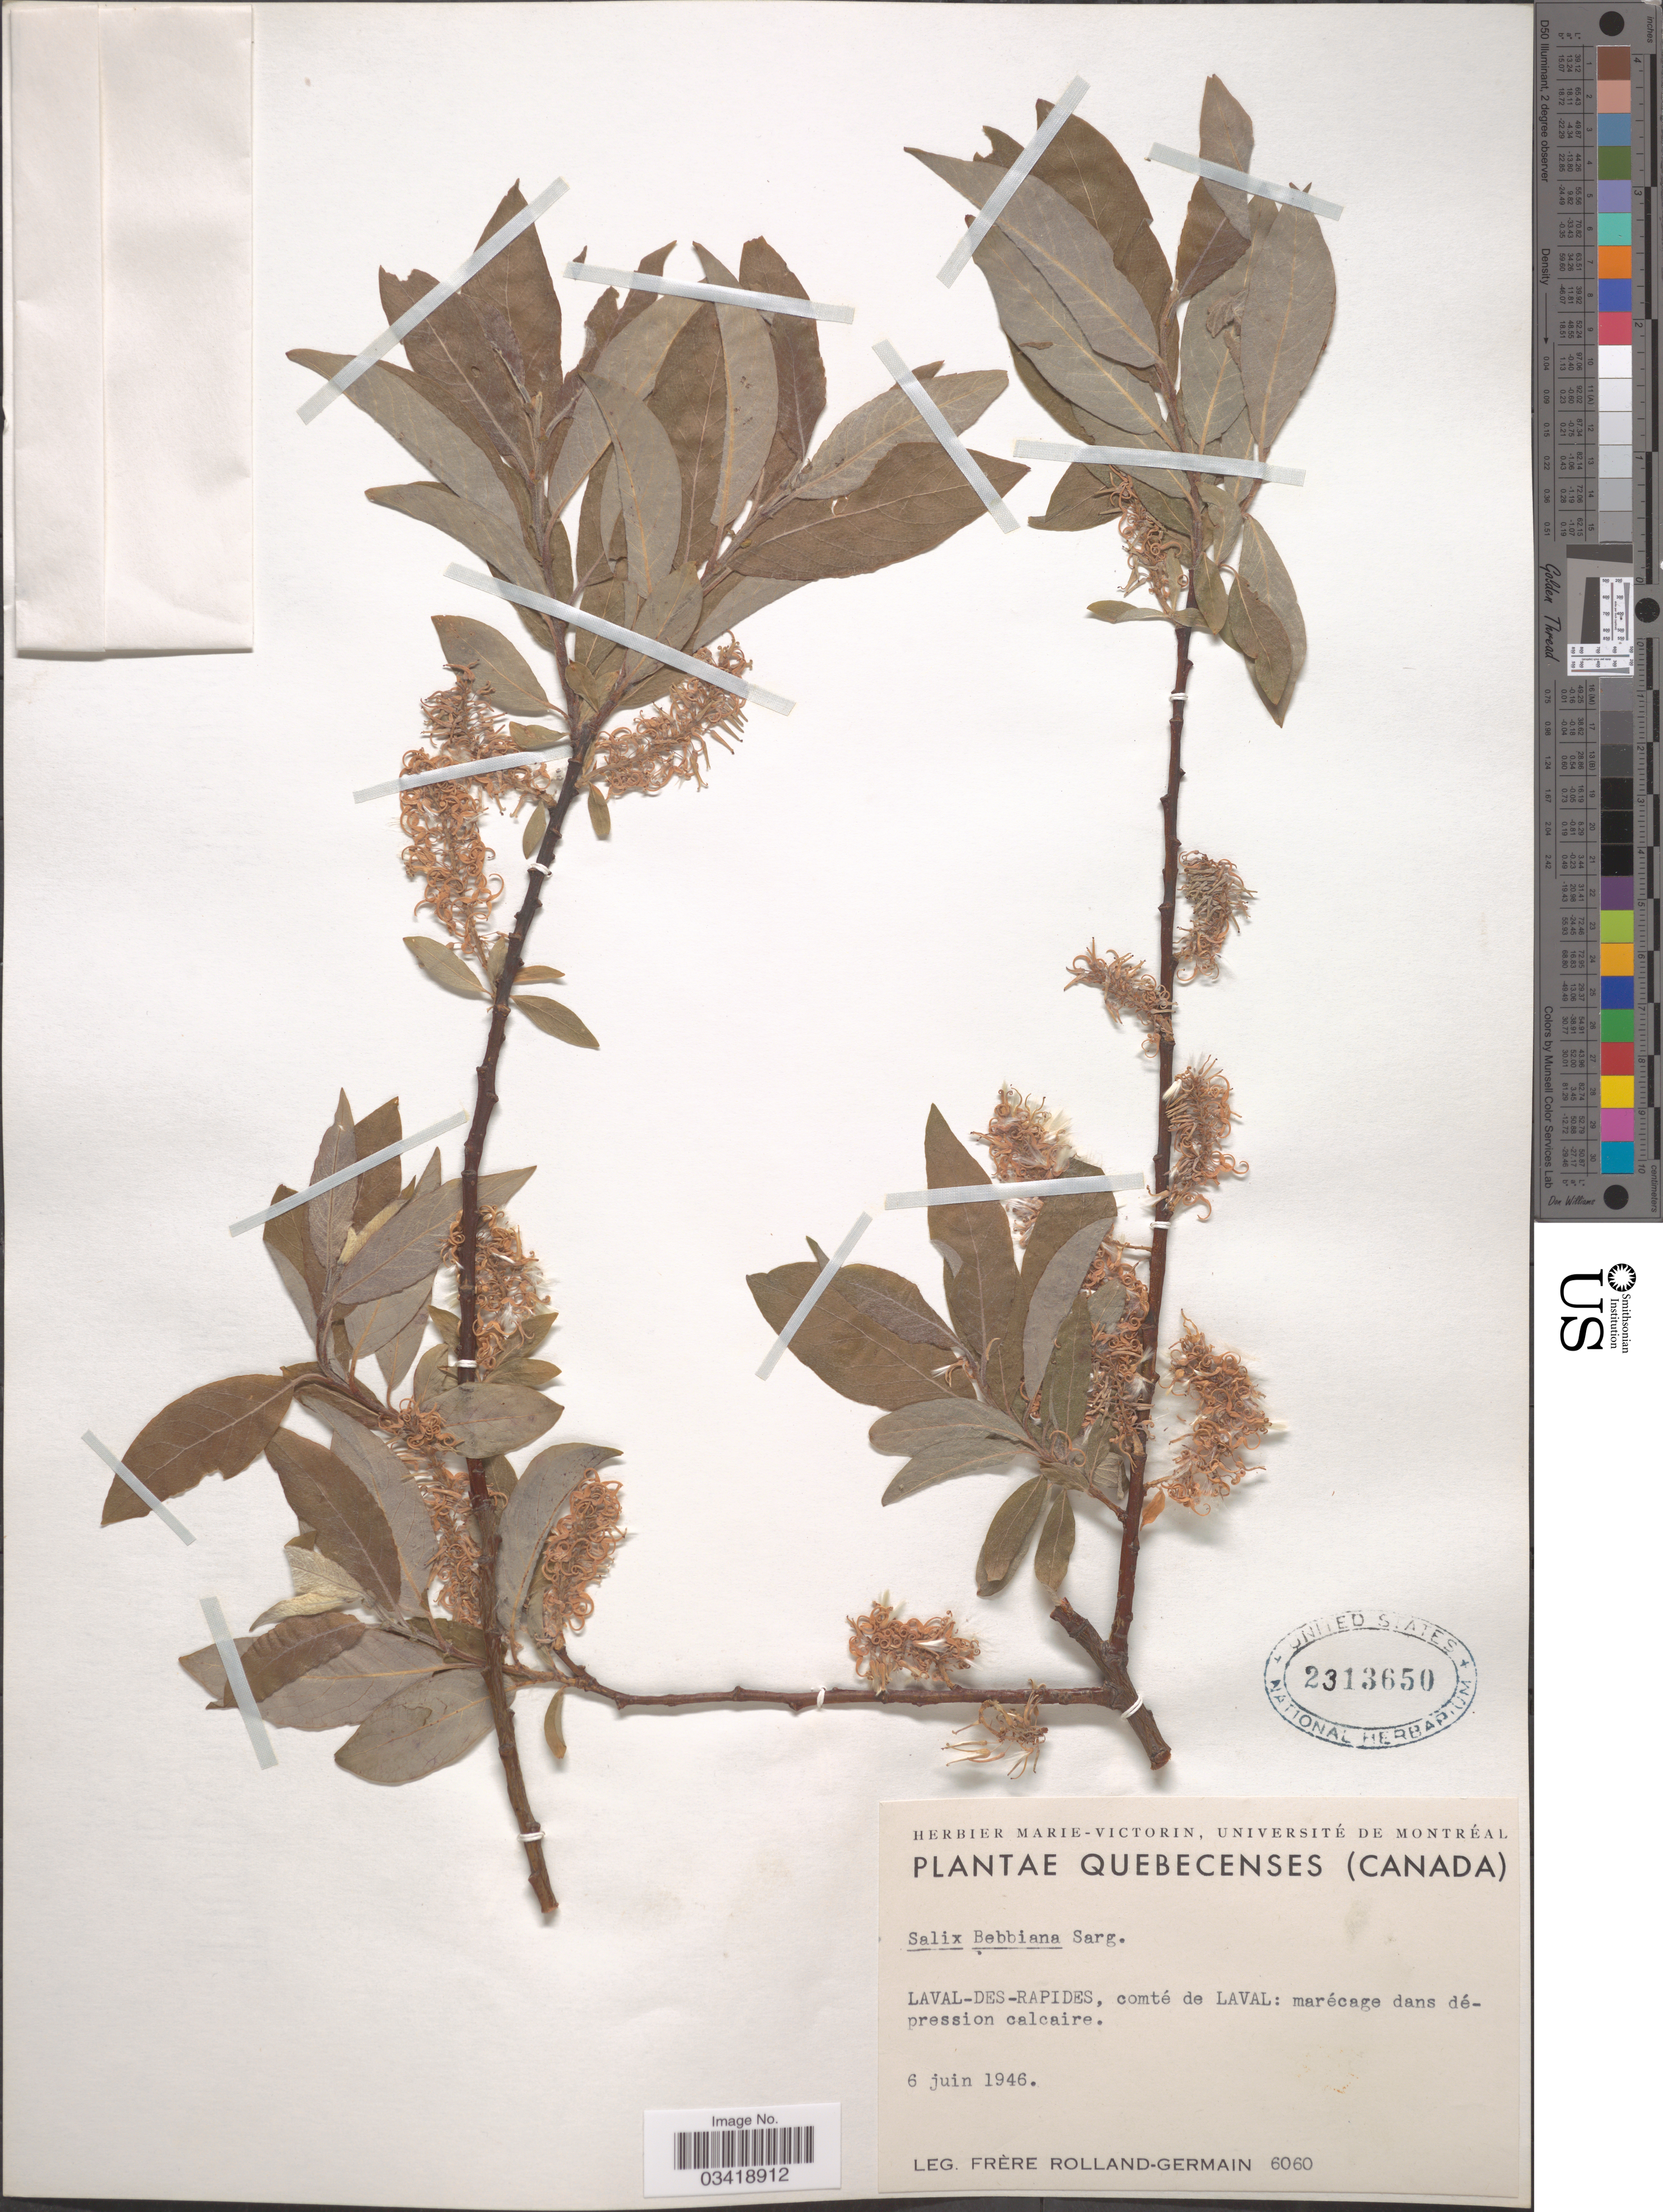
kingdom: Plantae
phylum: Tracheophyta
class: Magnoliopsida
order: Malpighiales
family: Salicaceae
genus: Salix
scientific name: Salix bebbiana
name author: Sarg.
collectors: Rolland-Germain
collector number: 6060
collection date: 1946-06-06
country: Canada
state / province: Quebec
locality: Laval-des-Rapides, comté de Laval: marécage dans une dépression calcairel.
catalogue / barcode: US 2313650